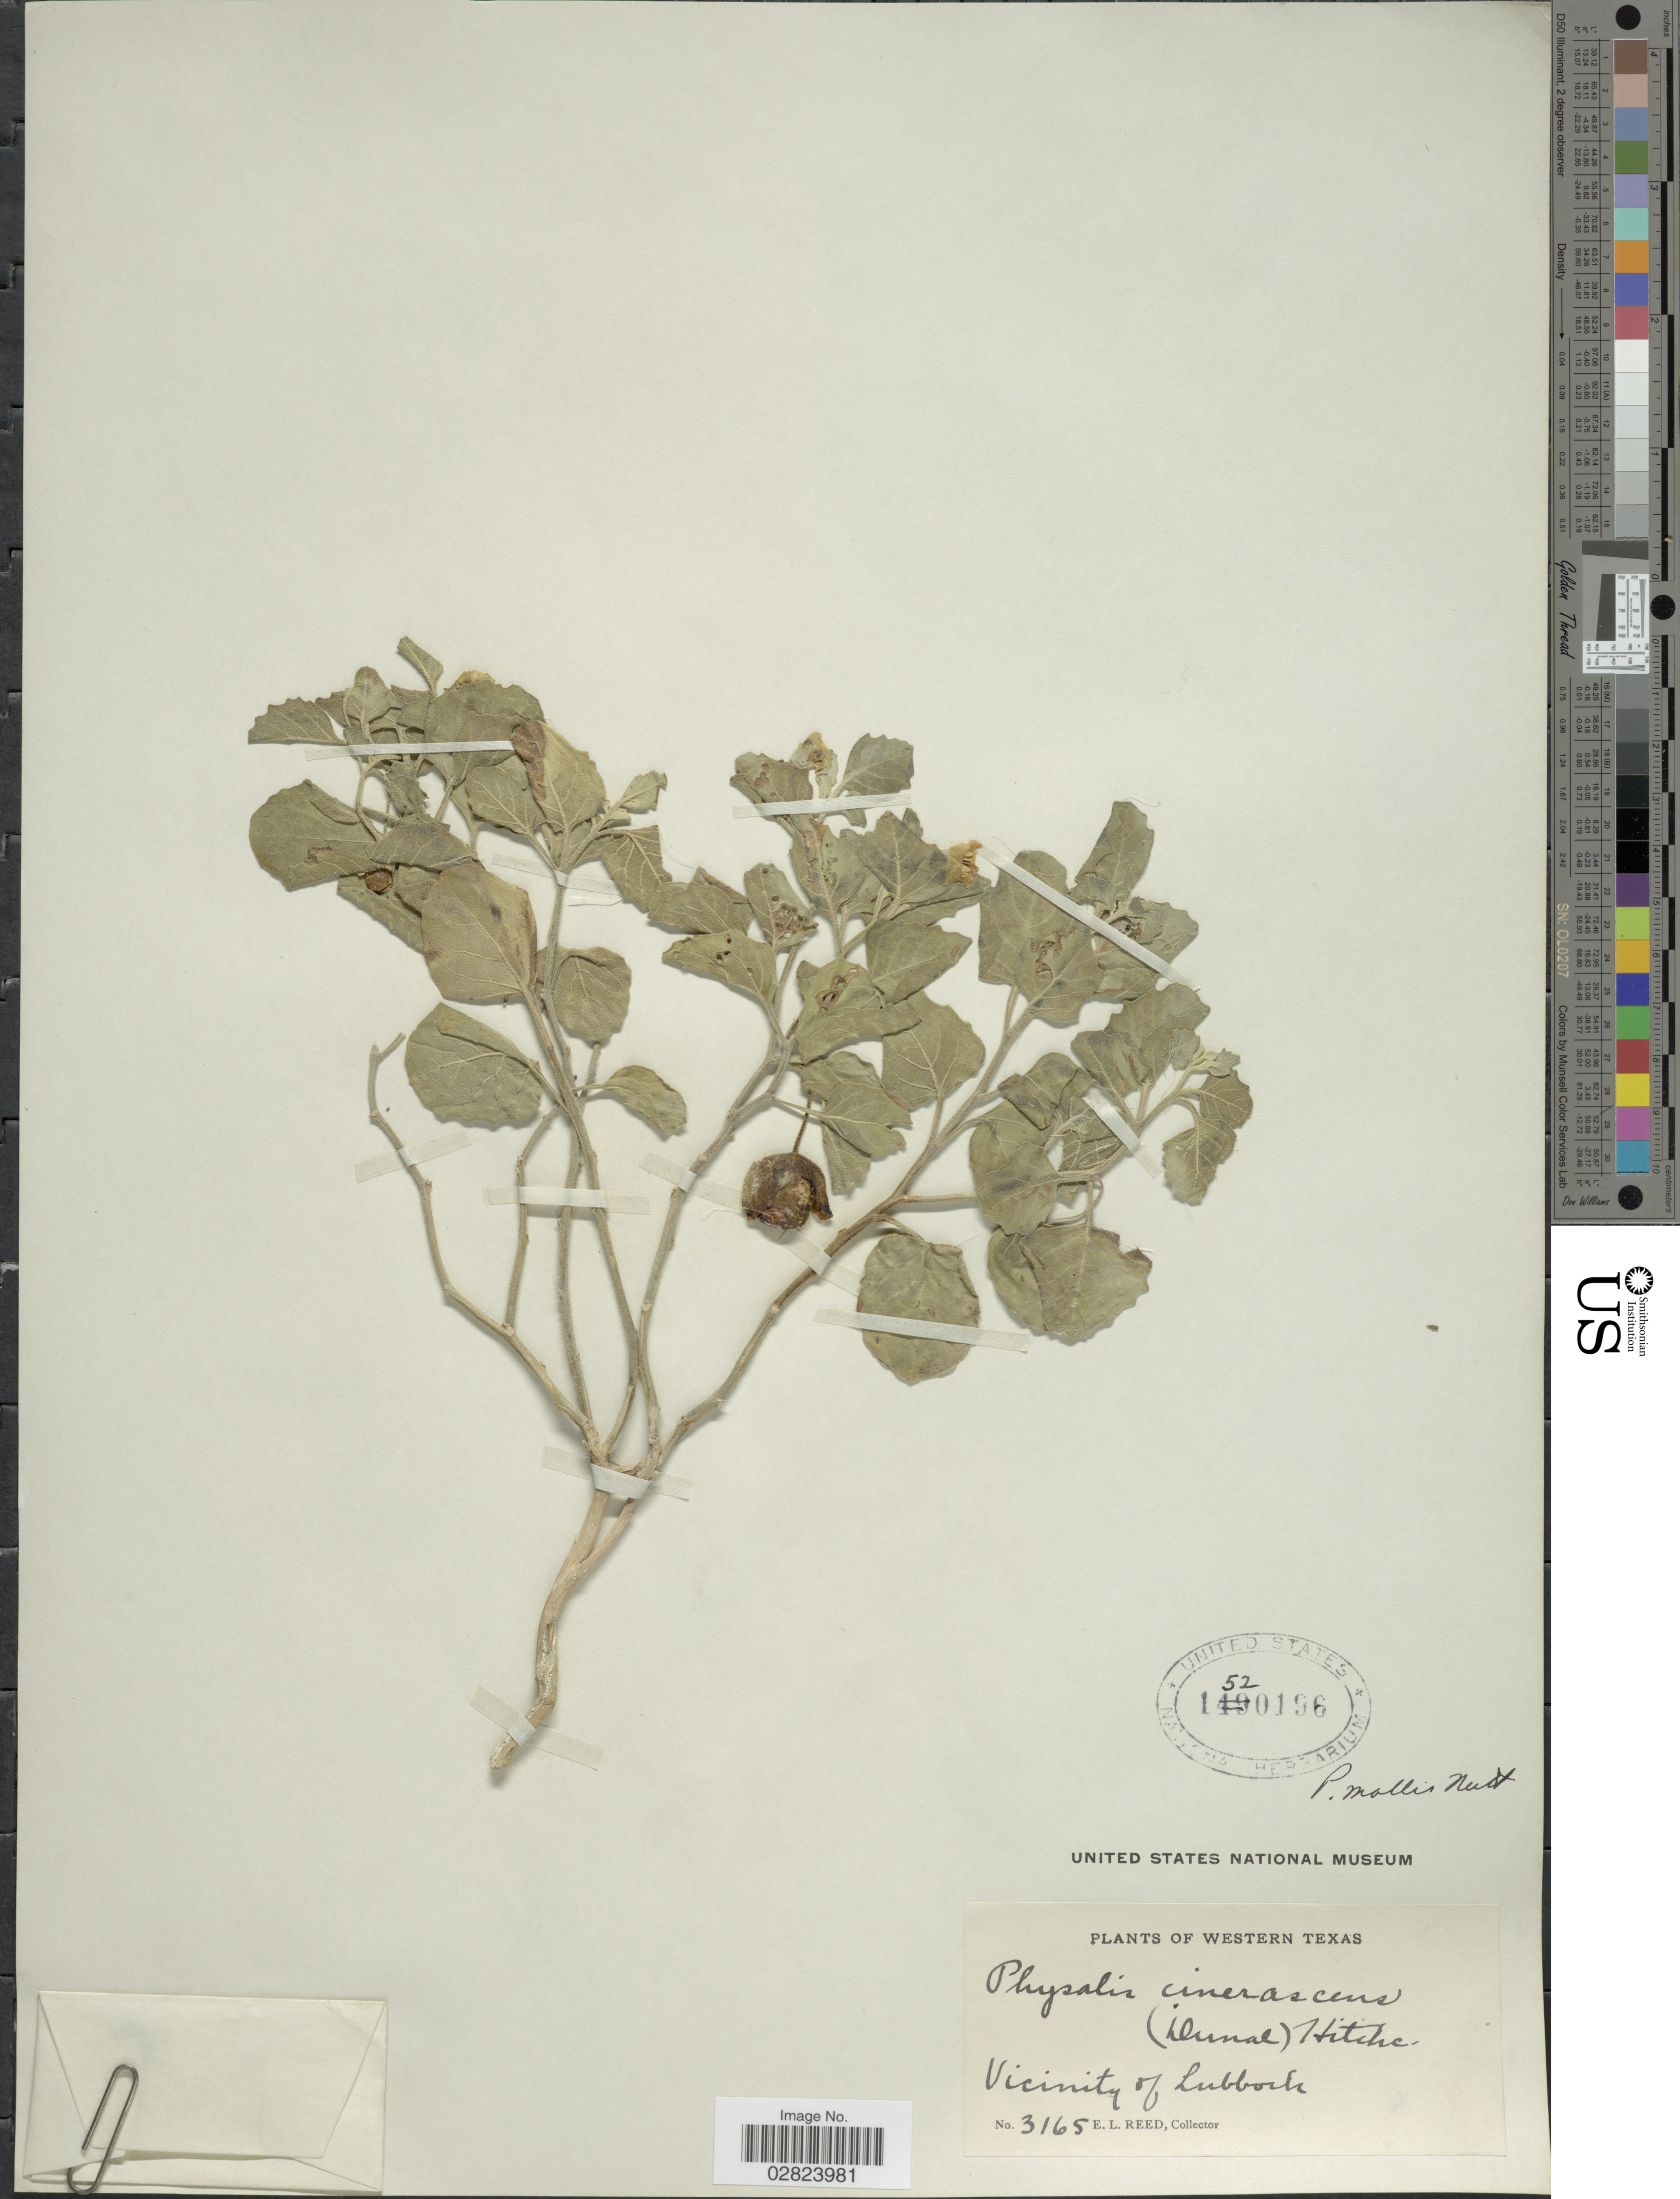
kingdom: Plantae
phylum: Tracheophyta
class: Magnoliopsida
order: Solanales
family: Solanaceae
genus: Physalis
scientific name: Physalis mollis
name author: Nutt.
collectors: E. Reed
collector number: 3165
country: United States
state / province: Texas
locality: Western Texas. Vicinity of Lubbock.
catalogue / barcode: US 1520196